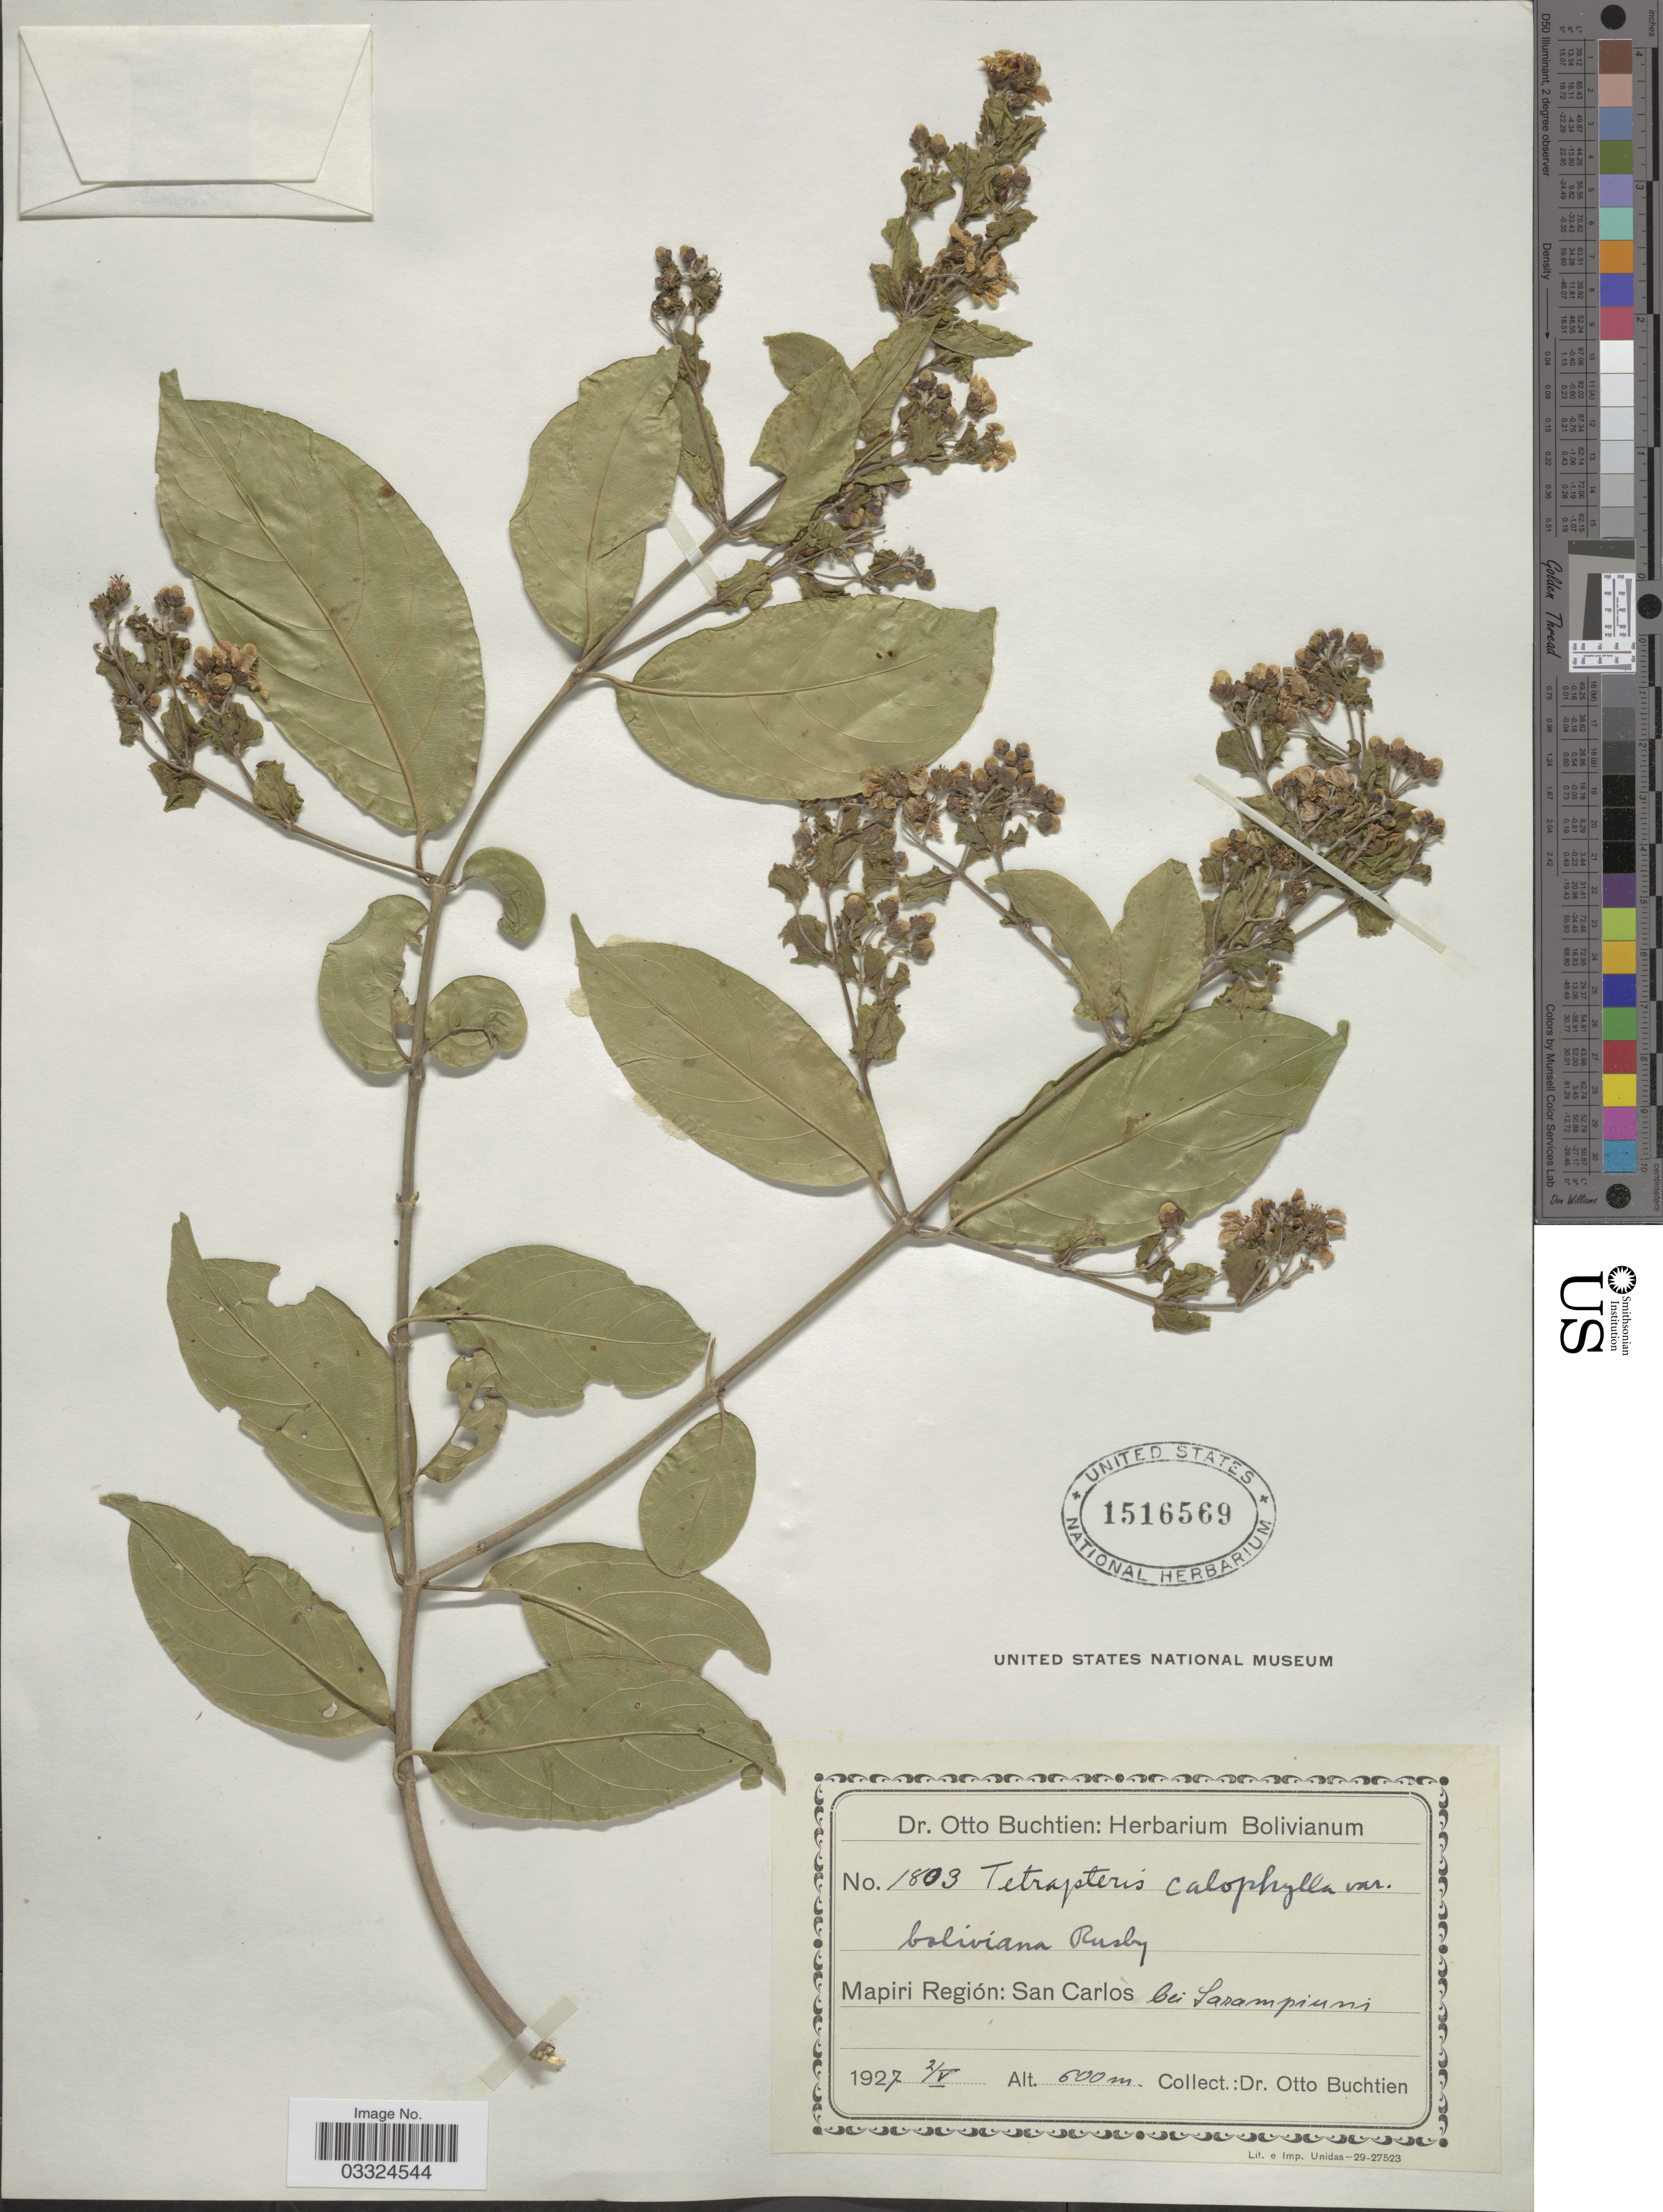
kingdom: Plantae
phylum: Tracheophyta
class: Magnoliopsida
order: Malpighiales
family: Malpighiaceae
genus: Tetrapterys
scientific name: Tetrapterys discolor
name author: (G. Mey.) DC.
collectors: O. Buchtien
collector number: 1803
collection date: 1927-05-02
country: Bolivia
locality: Mapiri Región: San Carlos bei Sarampiuni.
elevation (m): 600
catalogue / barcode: US 1516569